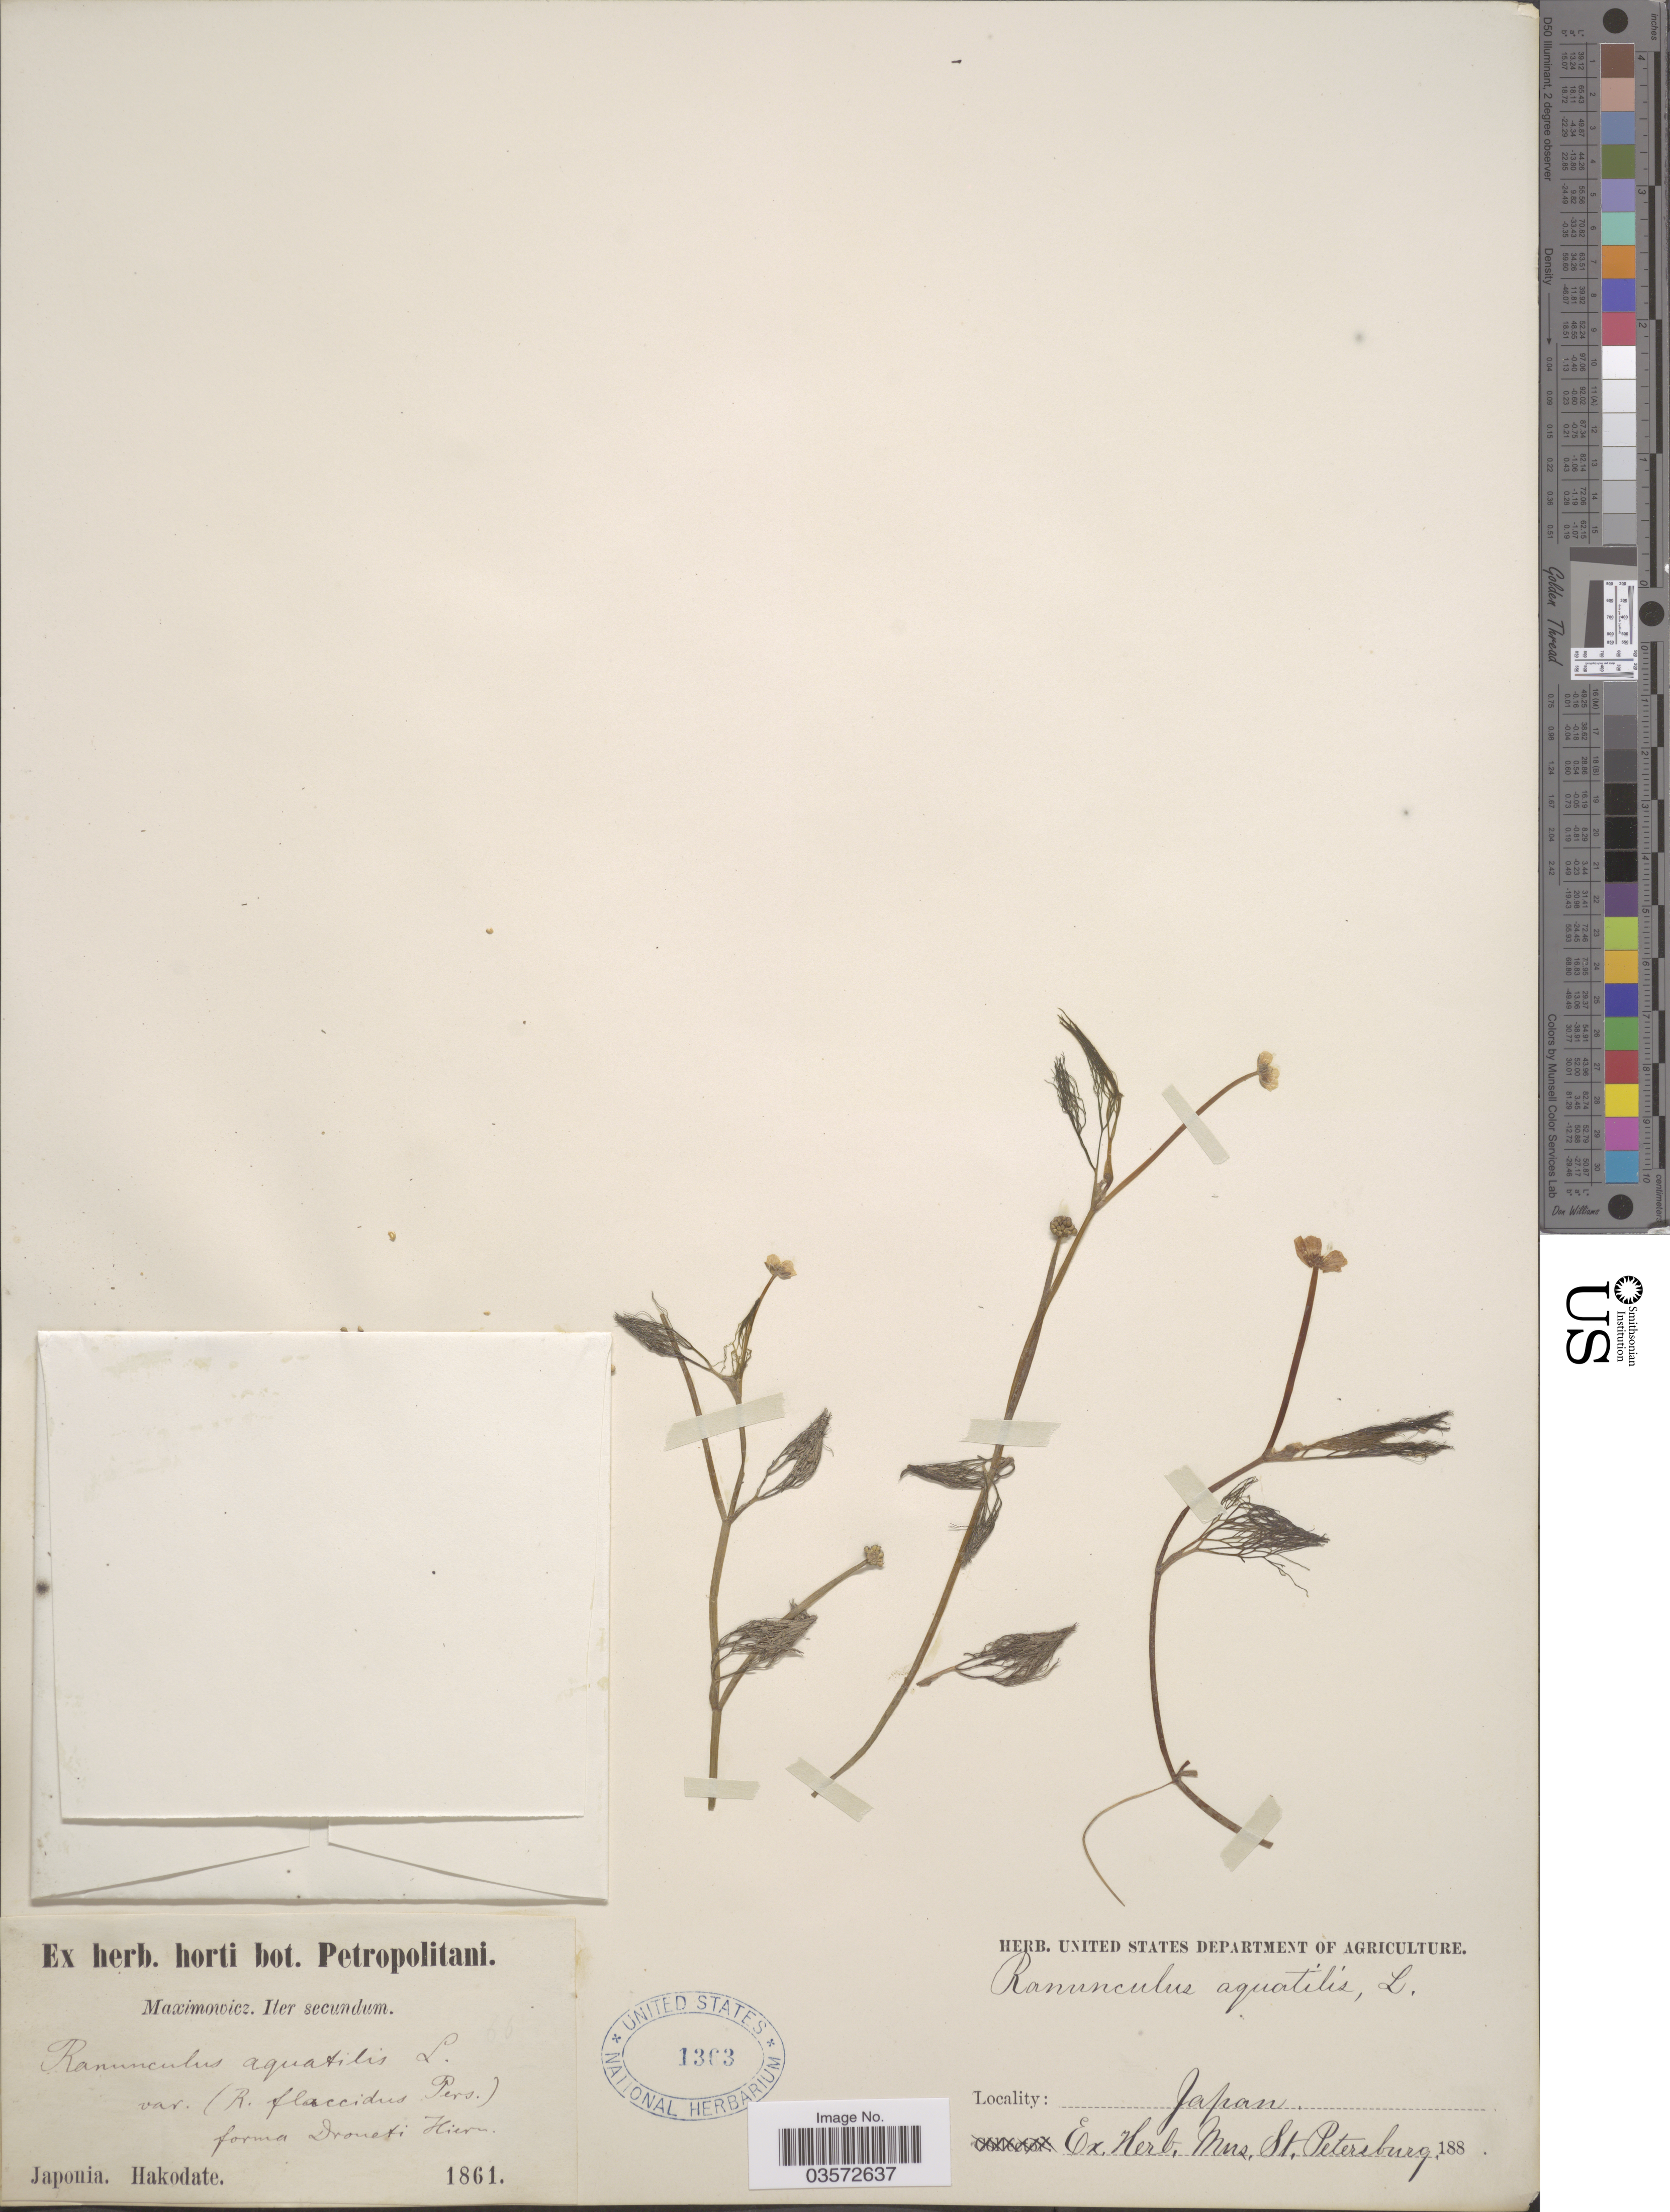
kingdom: Plantae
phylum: Tracheophyta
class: Magnoliopsida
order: Ranunculales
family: Ranunculaceae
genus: Ranunculus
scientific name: Ranunculus flaccidus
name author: Hook. f. & Thomson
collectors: -. Maximowicz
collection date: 1861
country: Japan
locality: Hakodate.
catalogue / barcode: US 1363